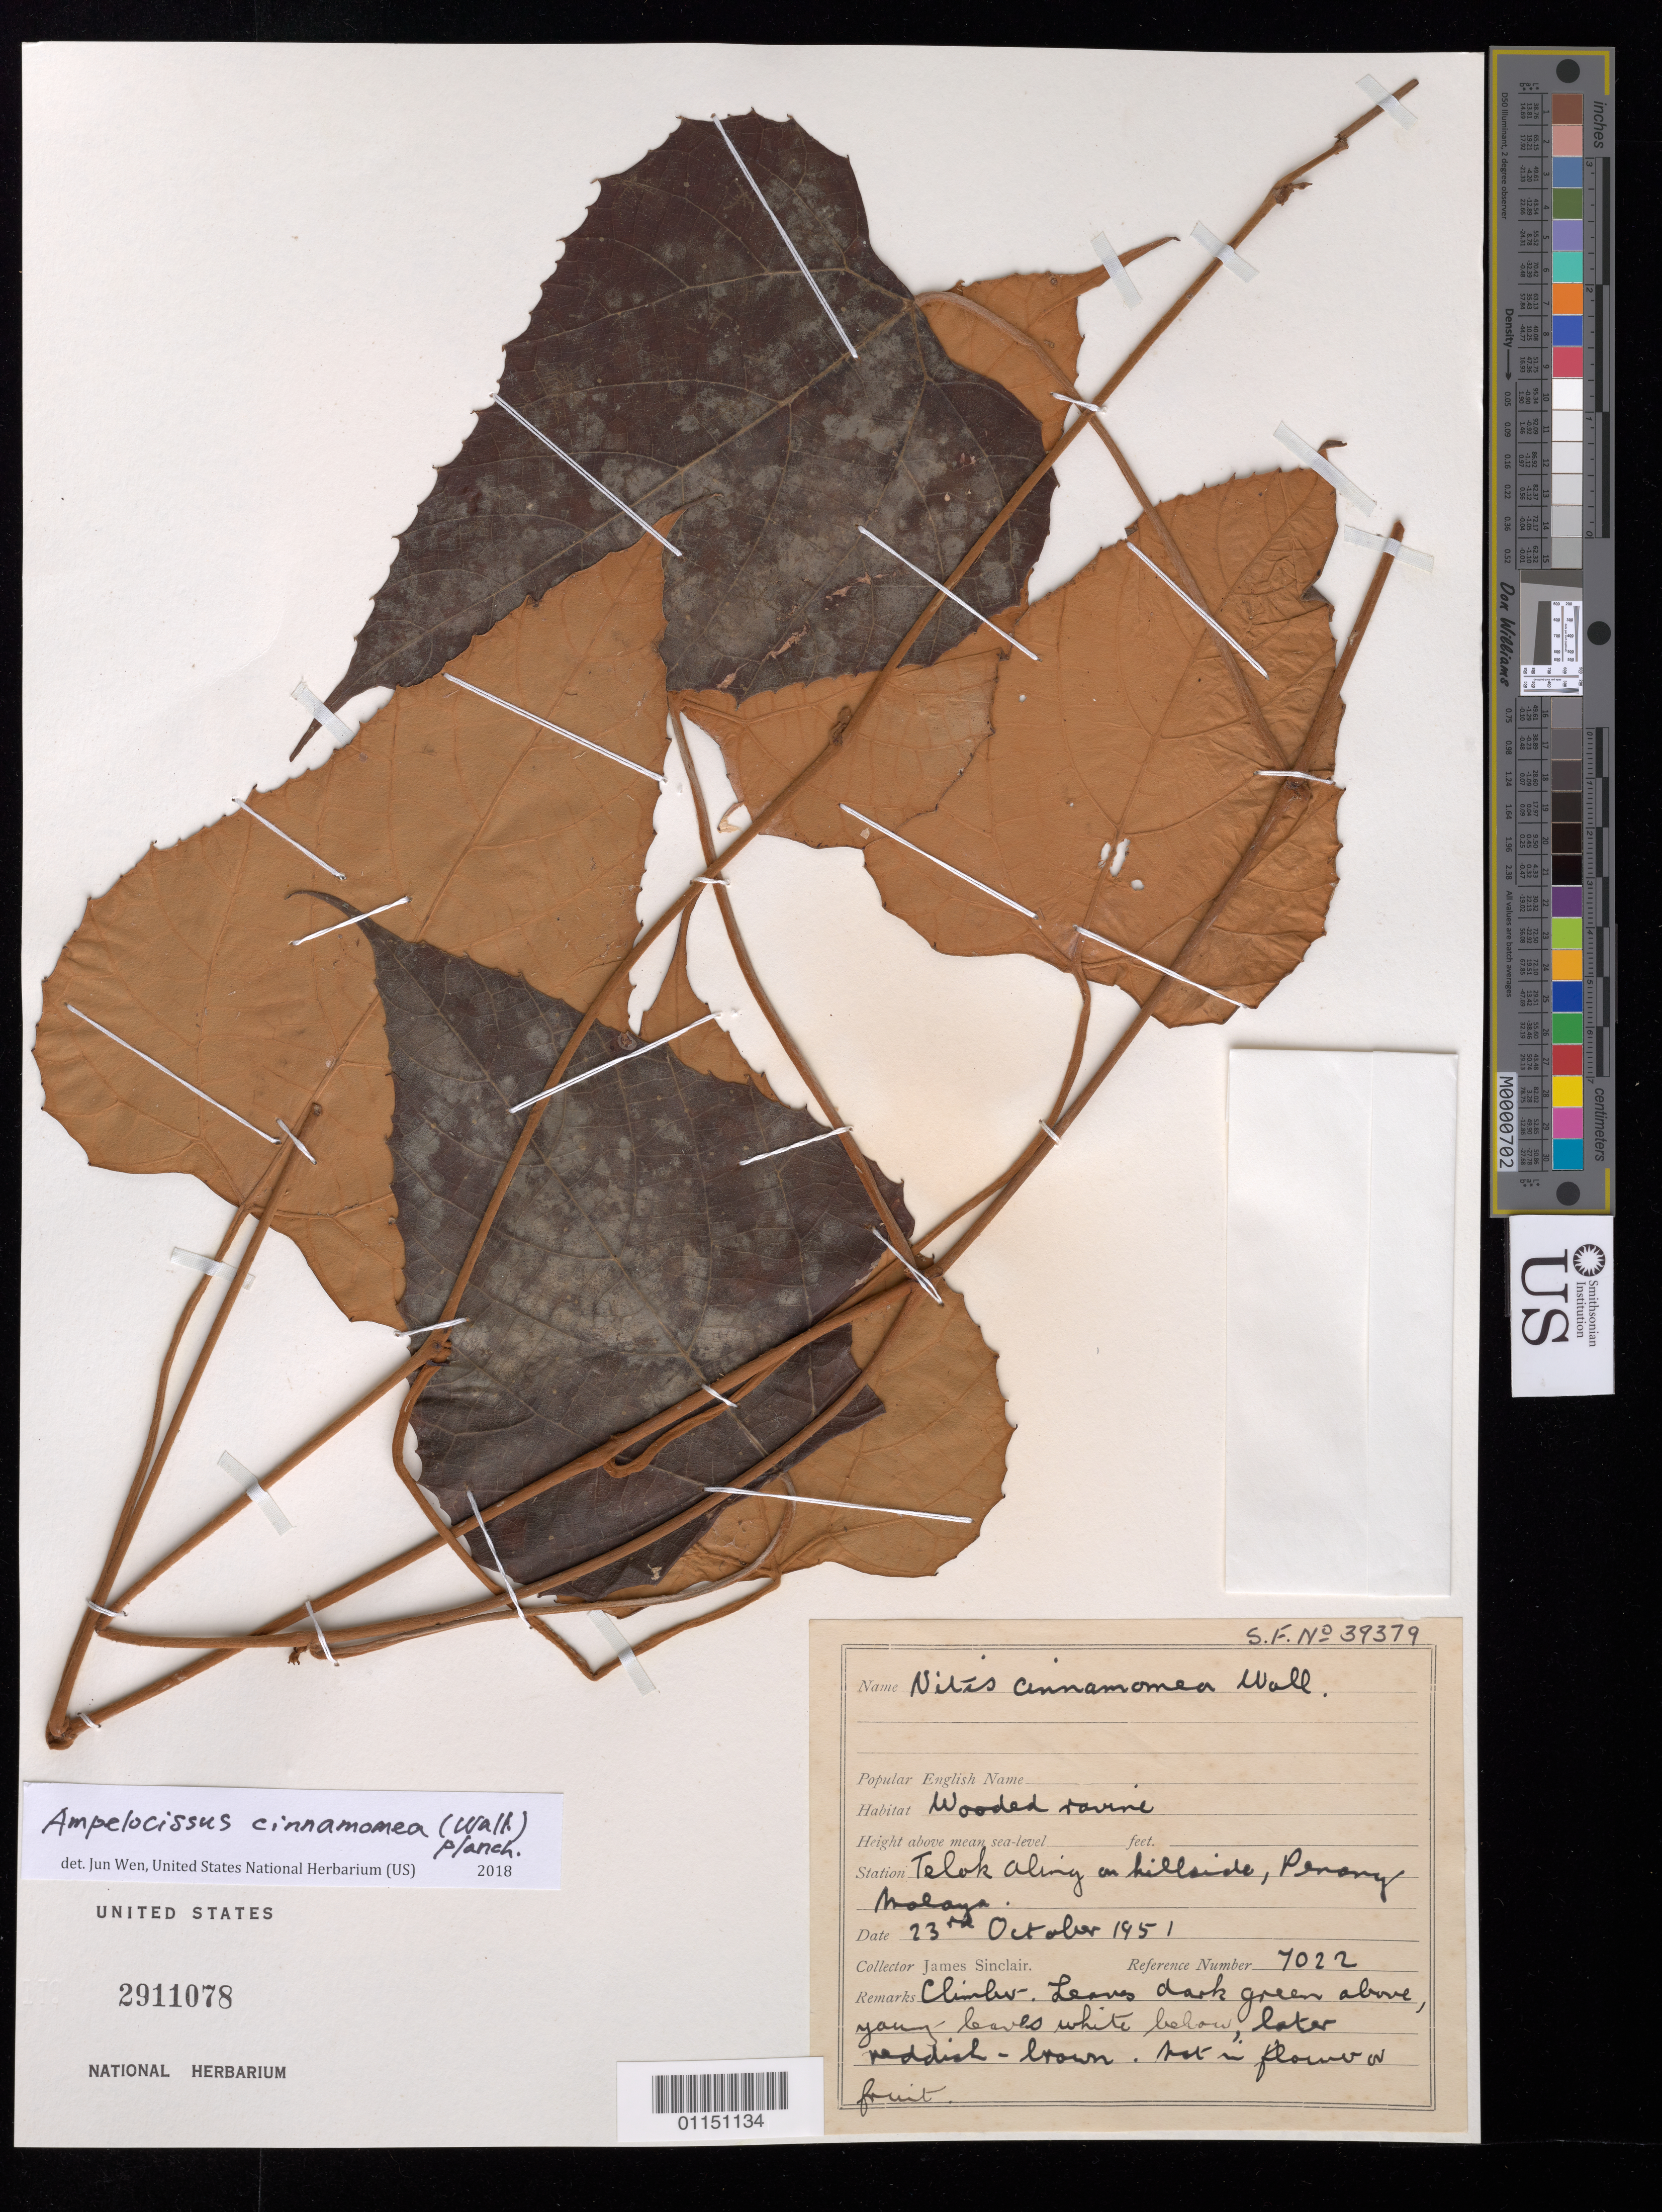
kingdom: Plantae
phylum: Tracheophyta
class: Magnoliopsida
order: Vitales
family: Vitaceae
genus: Vitis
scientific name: Vitis cinnamomea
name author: Wall.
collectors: J. Sinclair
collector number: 7022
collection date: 1951-10-23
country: Malaysia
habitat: Wooded ravine. Climber.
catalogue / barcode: US 2911078